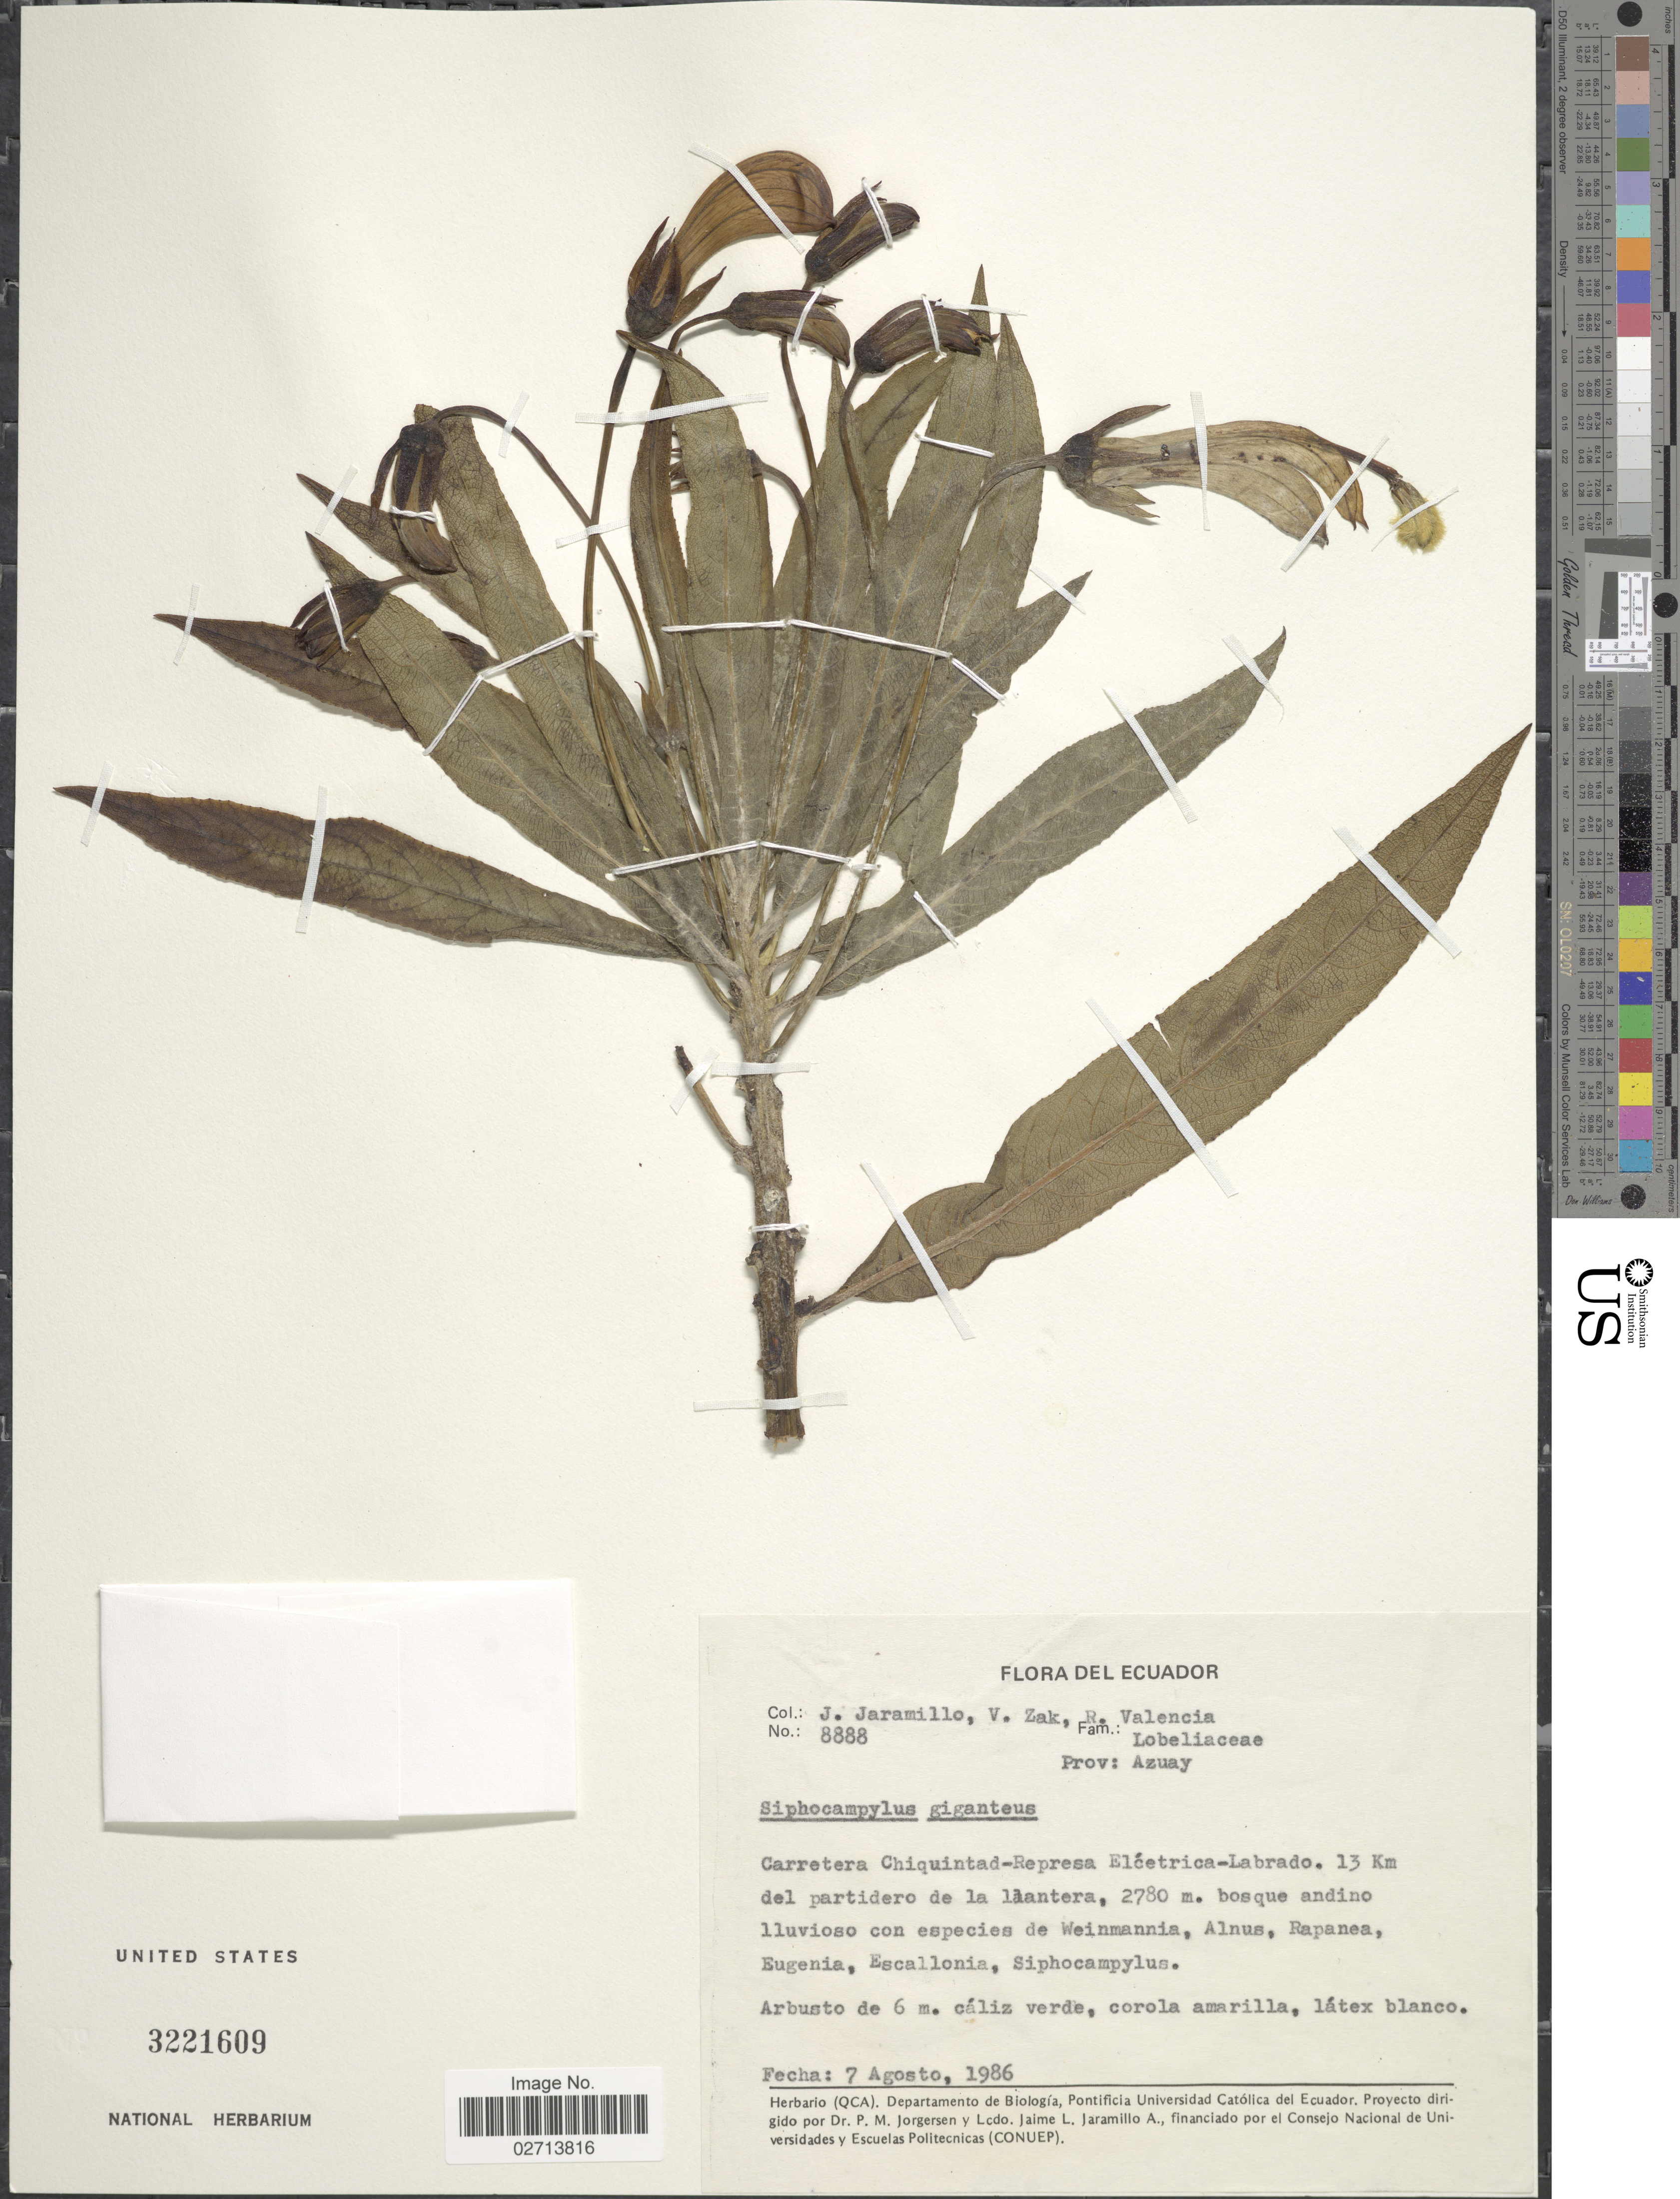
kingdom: Plantae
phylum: Tracheophyta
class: Magnoliopsida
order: Asterales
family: Campanulaceae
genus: Siphocampylus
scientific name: Siphocampylus giganteus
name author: (Cav.) G. Don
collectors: J. Jaramillo, V. Zak & R. Valencia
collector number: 8888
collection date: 1986-08-07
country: Ecuador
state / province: Azuay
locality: Carretera Chiquintad-Represa Elcetrica-Labrado. 13 Km del partidero de la llantera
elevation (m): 2780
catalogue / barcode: US 3221609